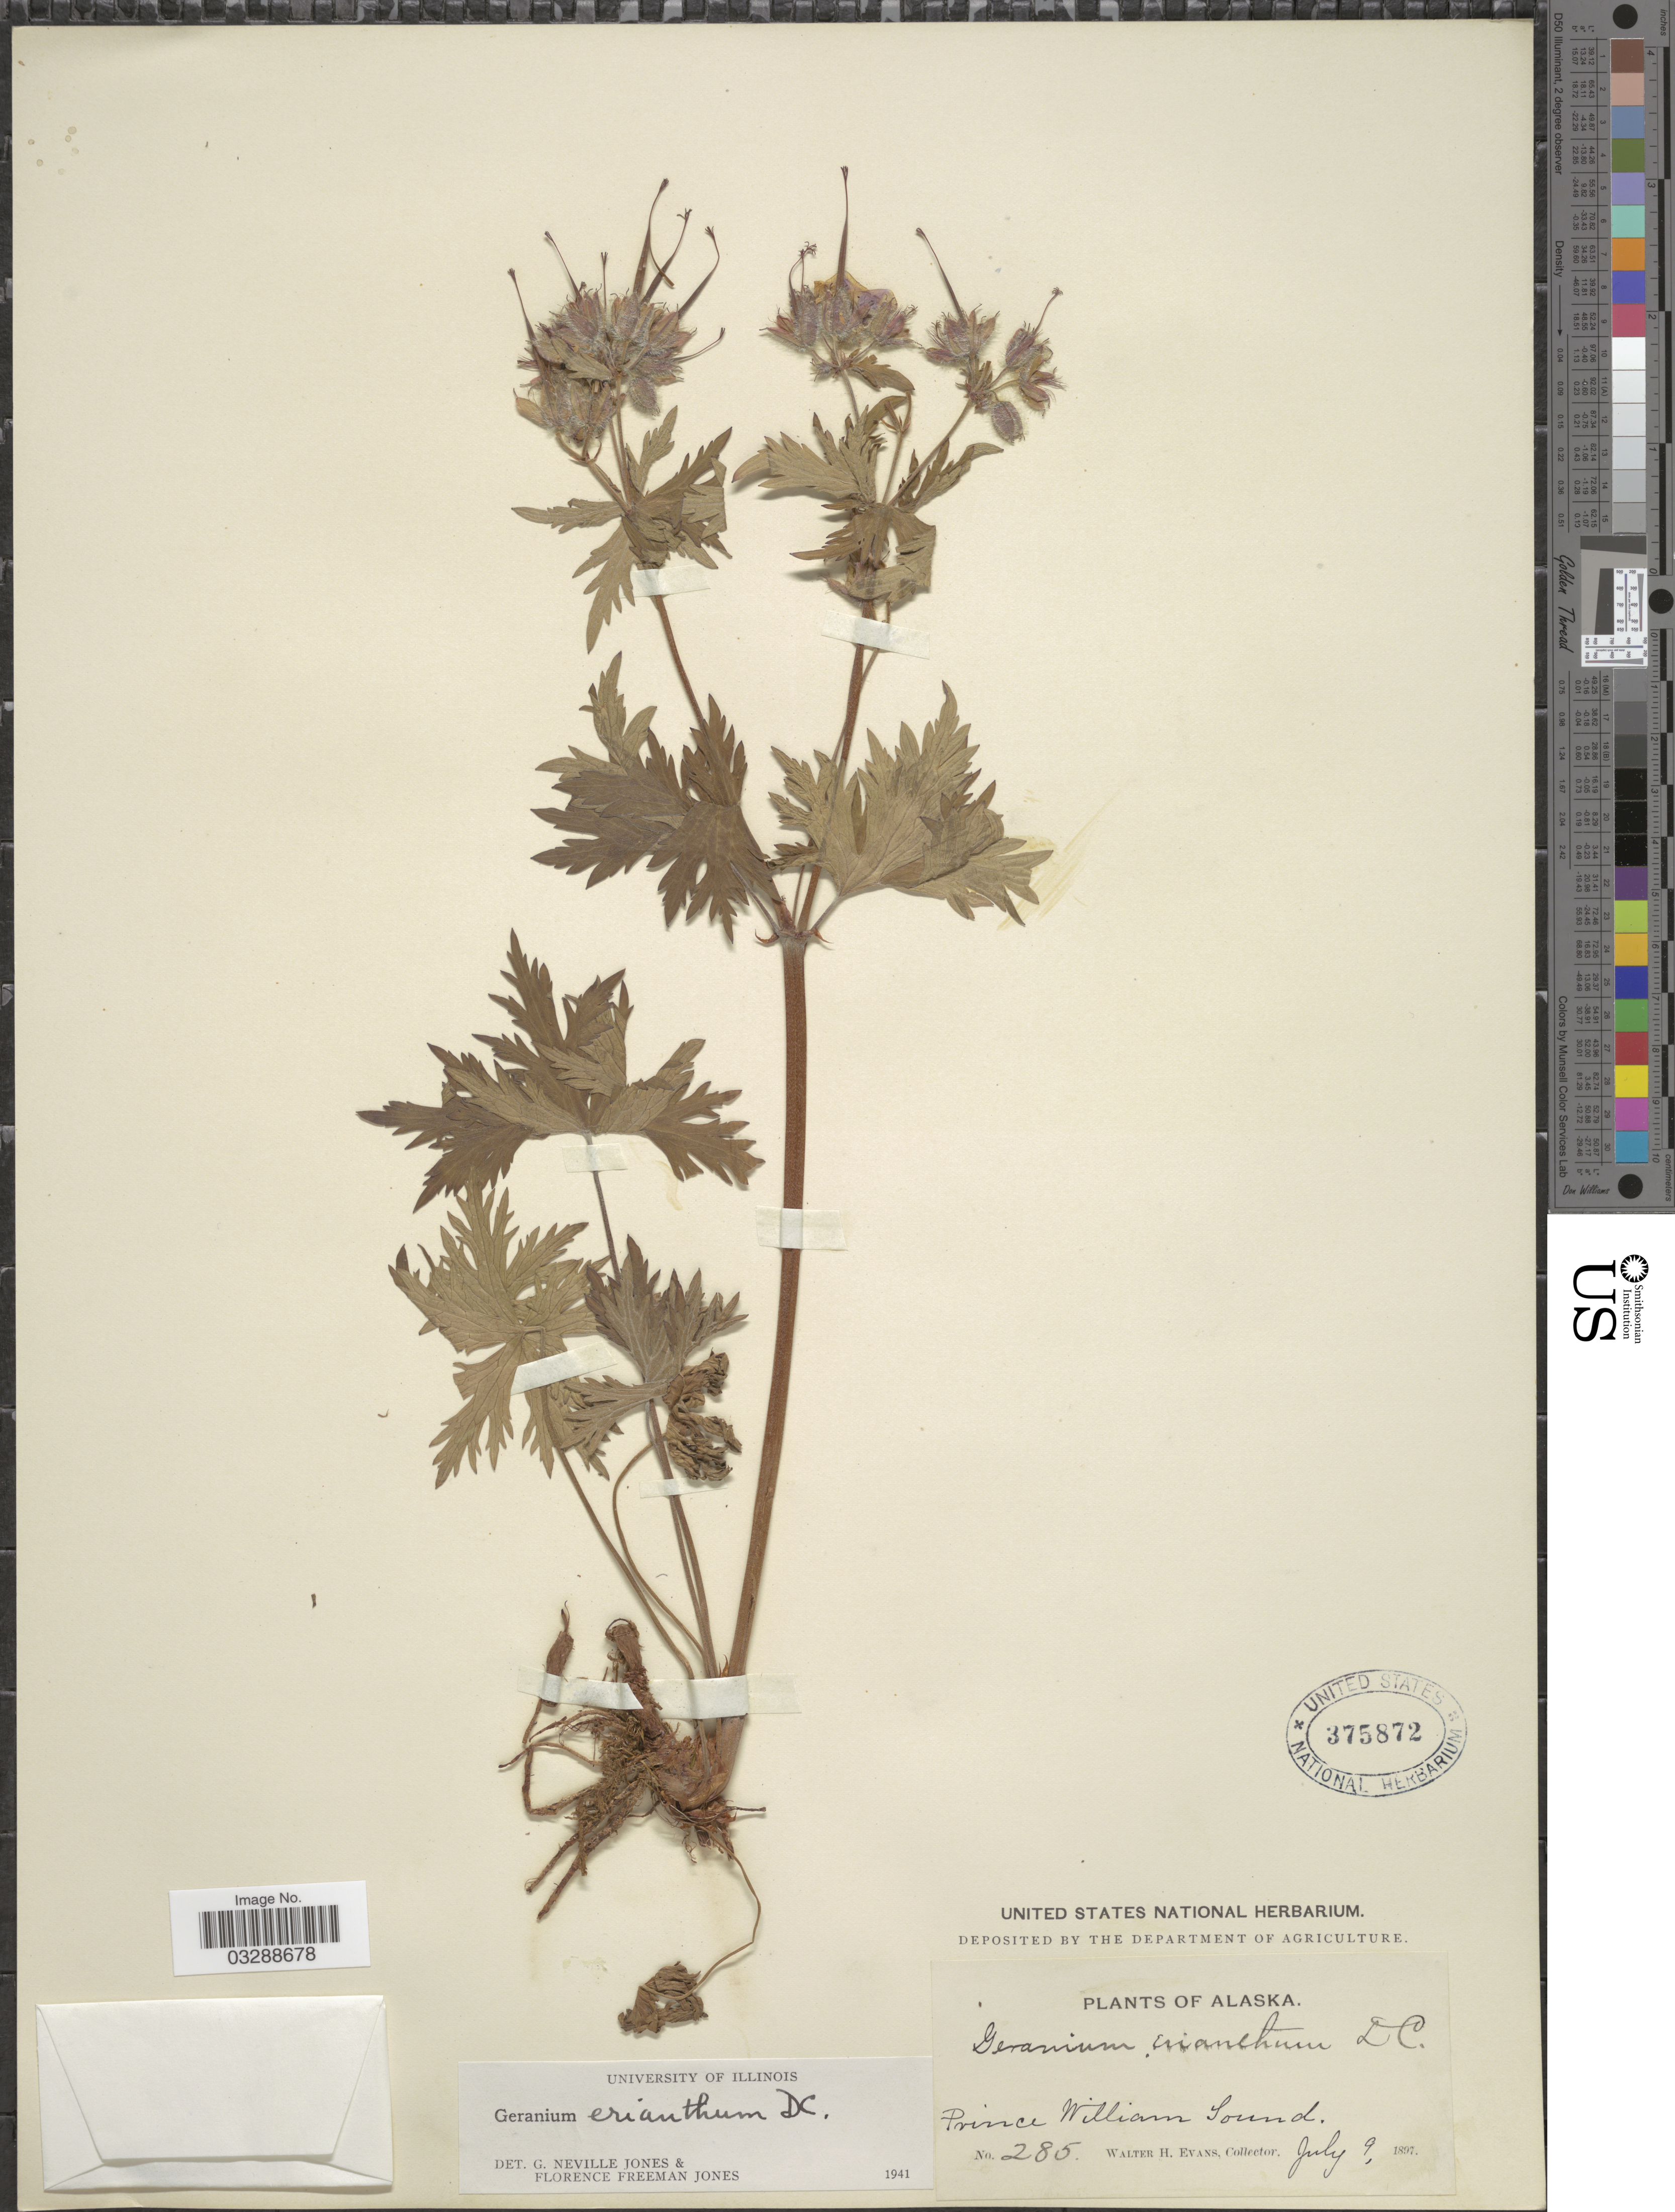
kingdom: Plantae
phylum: Tracheophyta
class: Magnoliopsida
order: Geraniales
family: Geraniaceae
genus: Geranium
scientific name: Geranium erianthum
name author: DC.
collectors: W. H. Evans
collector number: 285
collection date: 1897-07-09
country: United States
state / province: Alaska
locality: Prince William Sound.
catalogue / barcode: US 375872